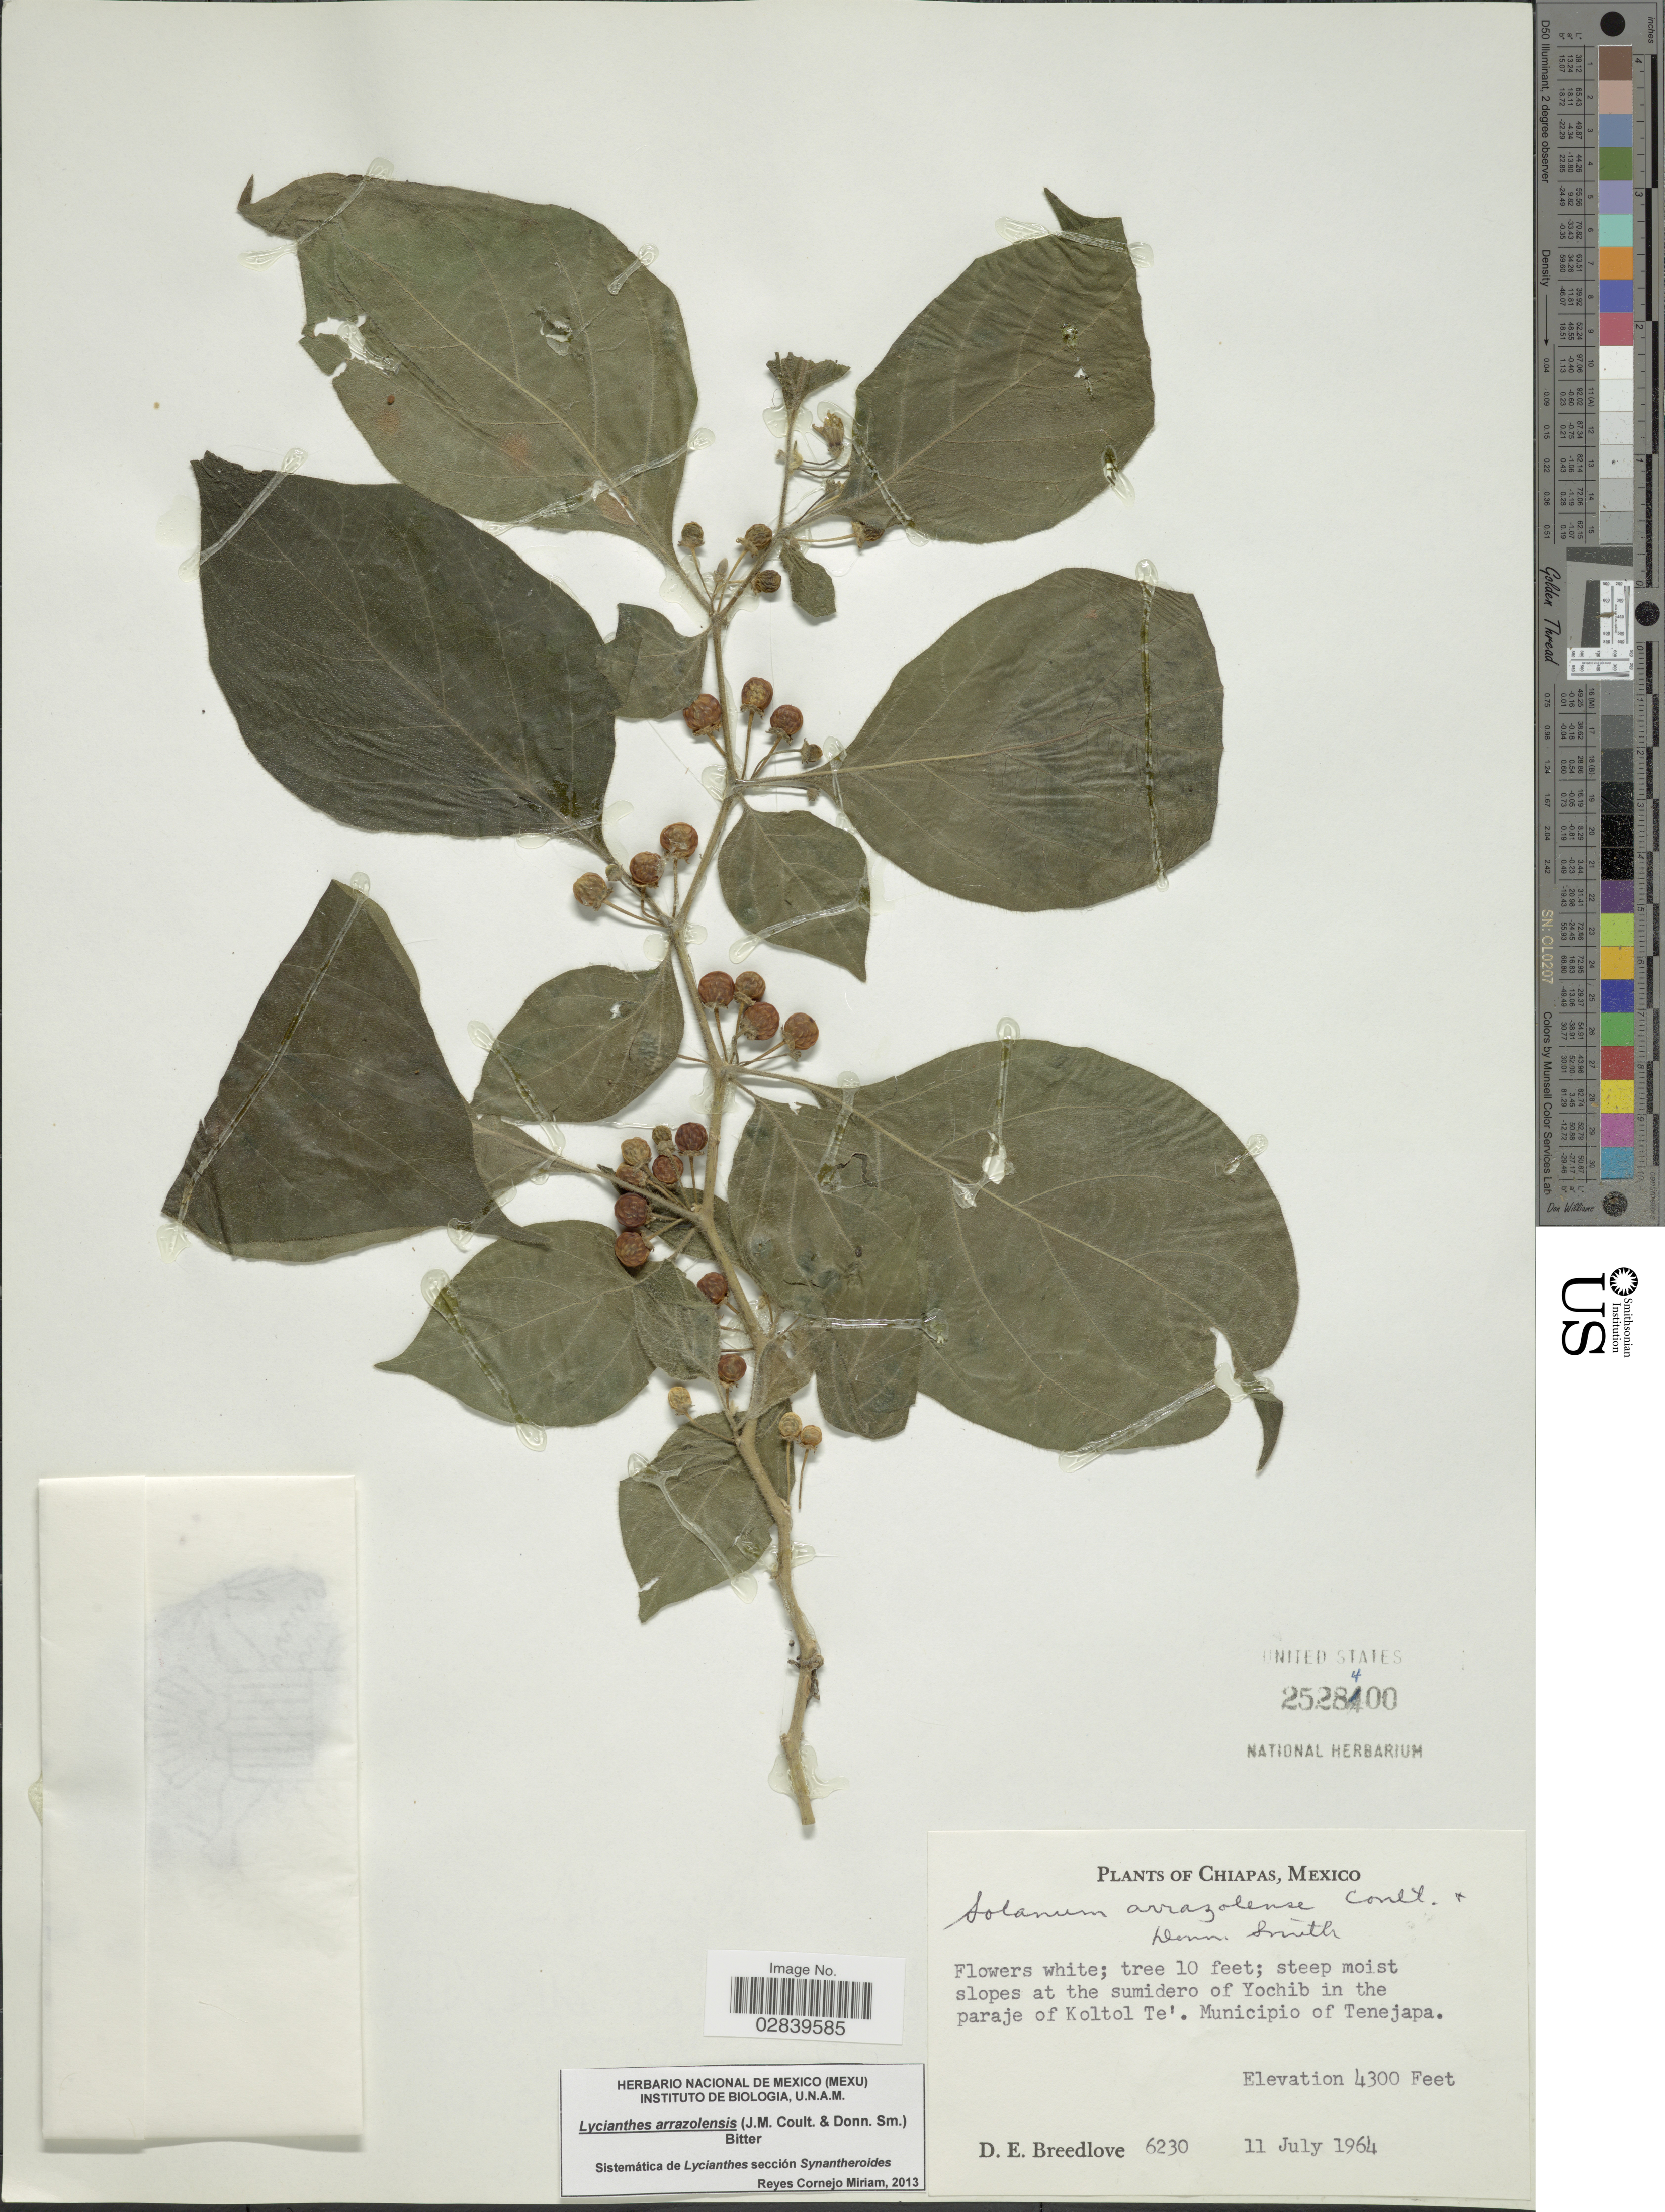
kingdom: Plantae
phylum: Tracheophyta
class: Magnoliopsida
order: Solanales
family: Solanaceae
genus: Lycianthes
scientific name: Lycianthes arrazolensis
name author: (J.M. Coult. & Donn. Sm.) Bitter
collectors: D. E. Breedlove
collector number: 6230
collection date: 1964-07-11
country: Mexico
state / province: Chiapas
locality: Steep moist slopes at the sumidero of Yochib in the paraje of Koltol Te'. Municipio of Tenejapa.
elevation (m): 1311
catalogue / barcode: US 2528400